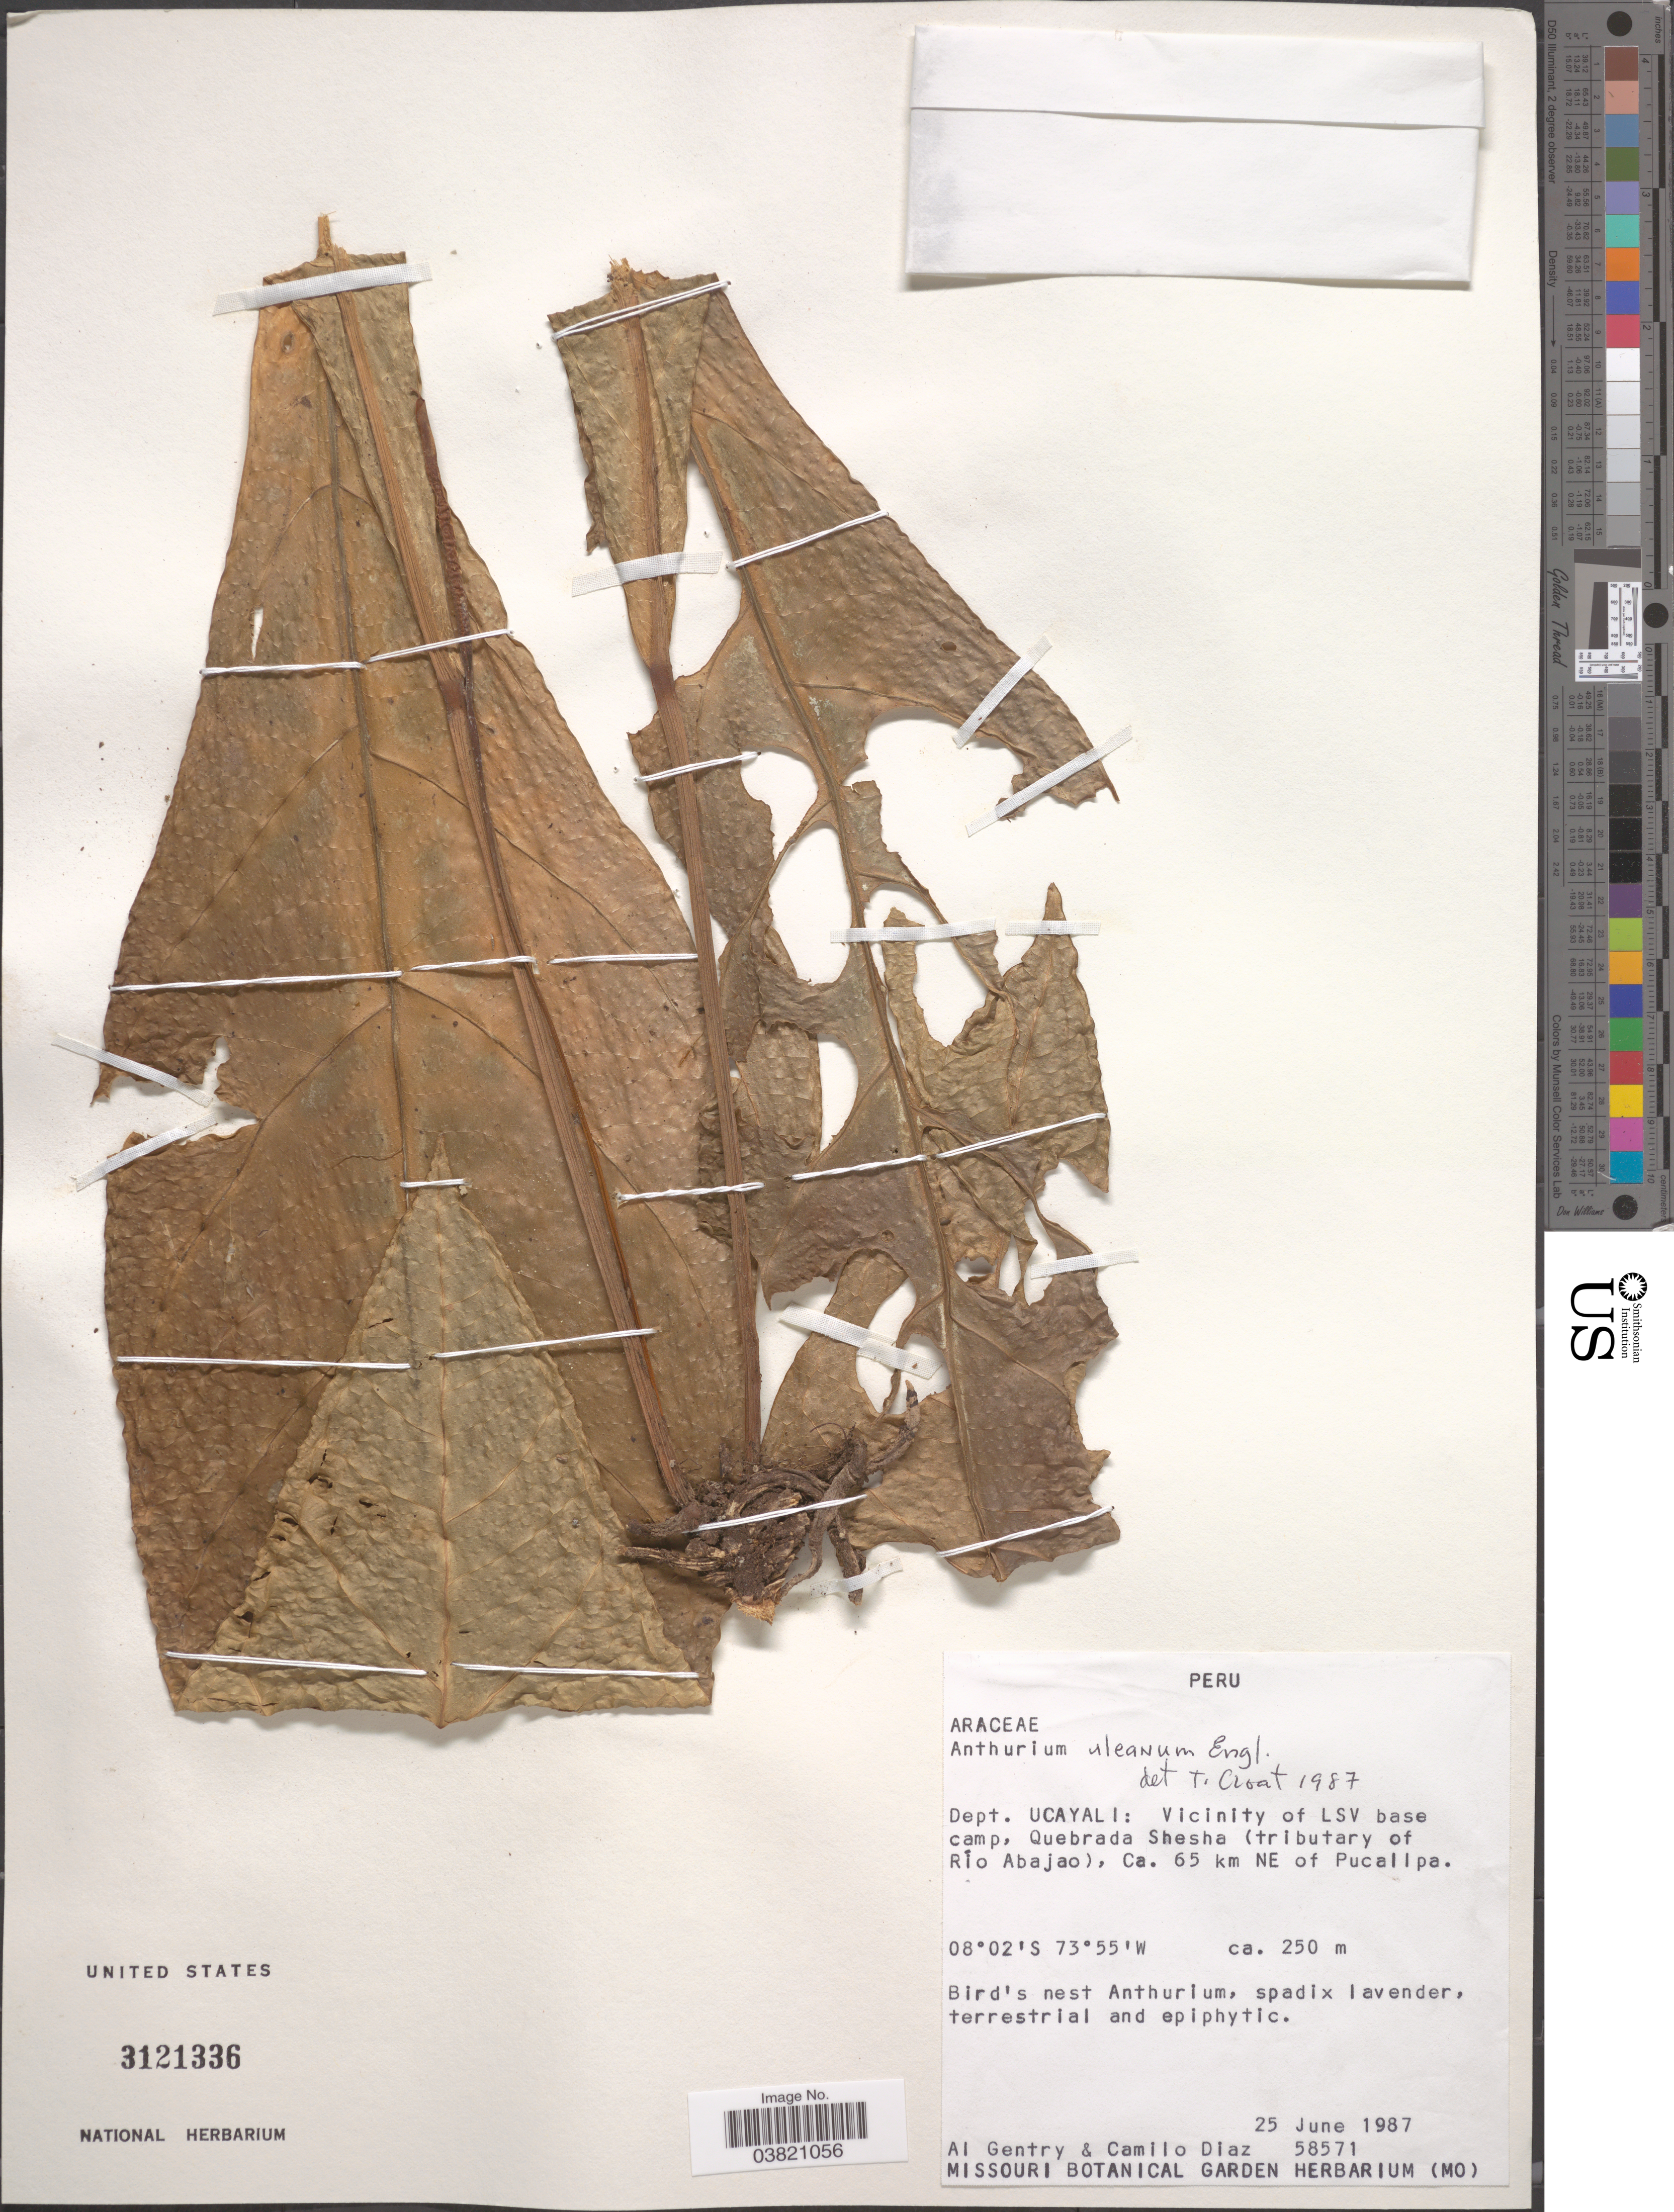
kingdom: Plantae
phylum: Tracheophyta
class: Liliopsida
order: Alismatales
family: Araceae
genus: Anthurium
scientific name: Anthurium uleanum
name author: Engl.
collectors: A. H. Gentry & C. Díaz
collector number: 58571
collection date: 1987-06-25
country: Peru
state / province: Ucayali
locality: Dept. Ucayali: Vicinity of LSV base camp, Quebrada Shesha (tributary of Río Abajo), Ca. 65 km NE of Pucallpa.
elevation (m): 250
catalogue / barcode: US 3121336